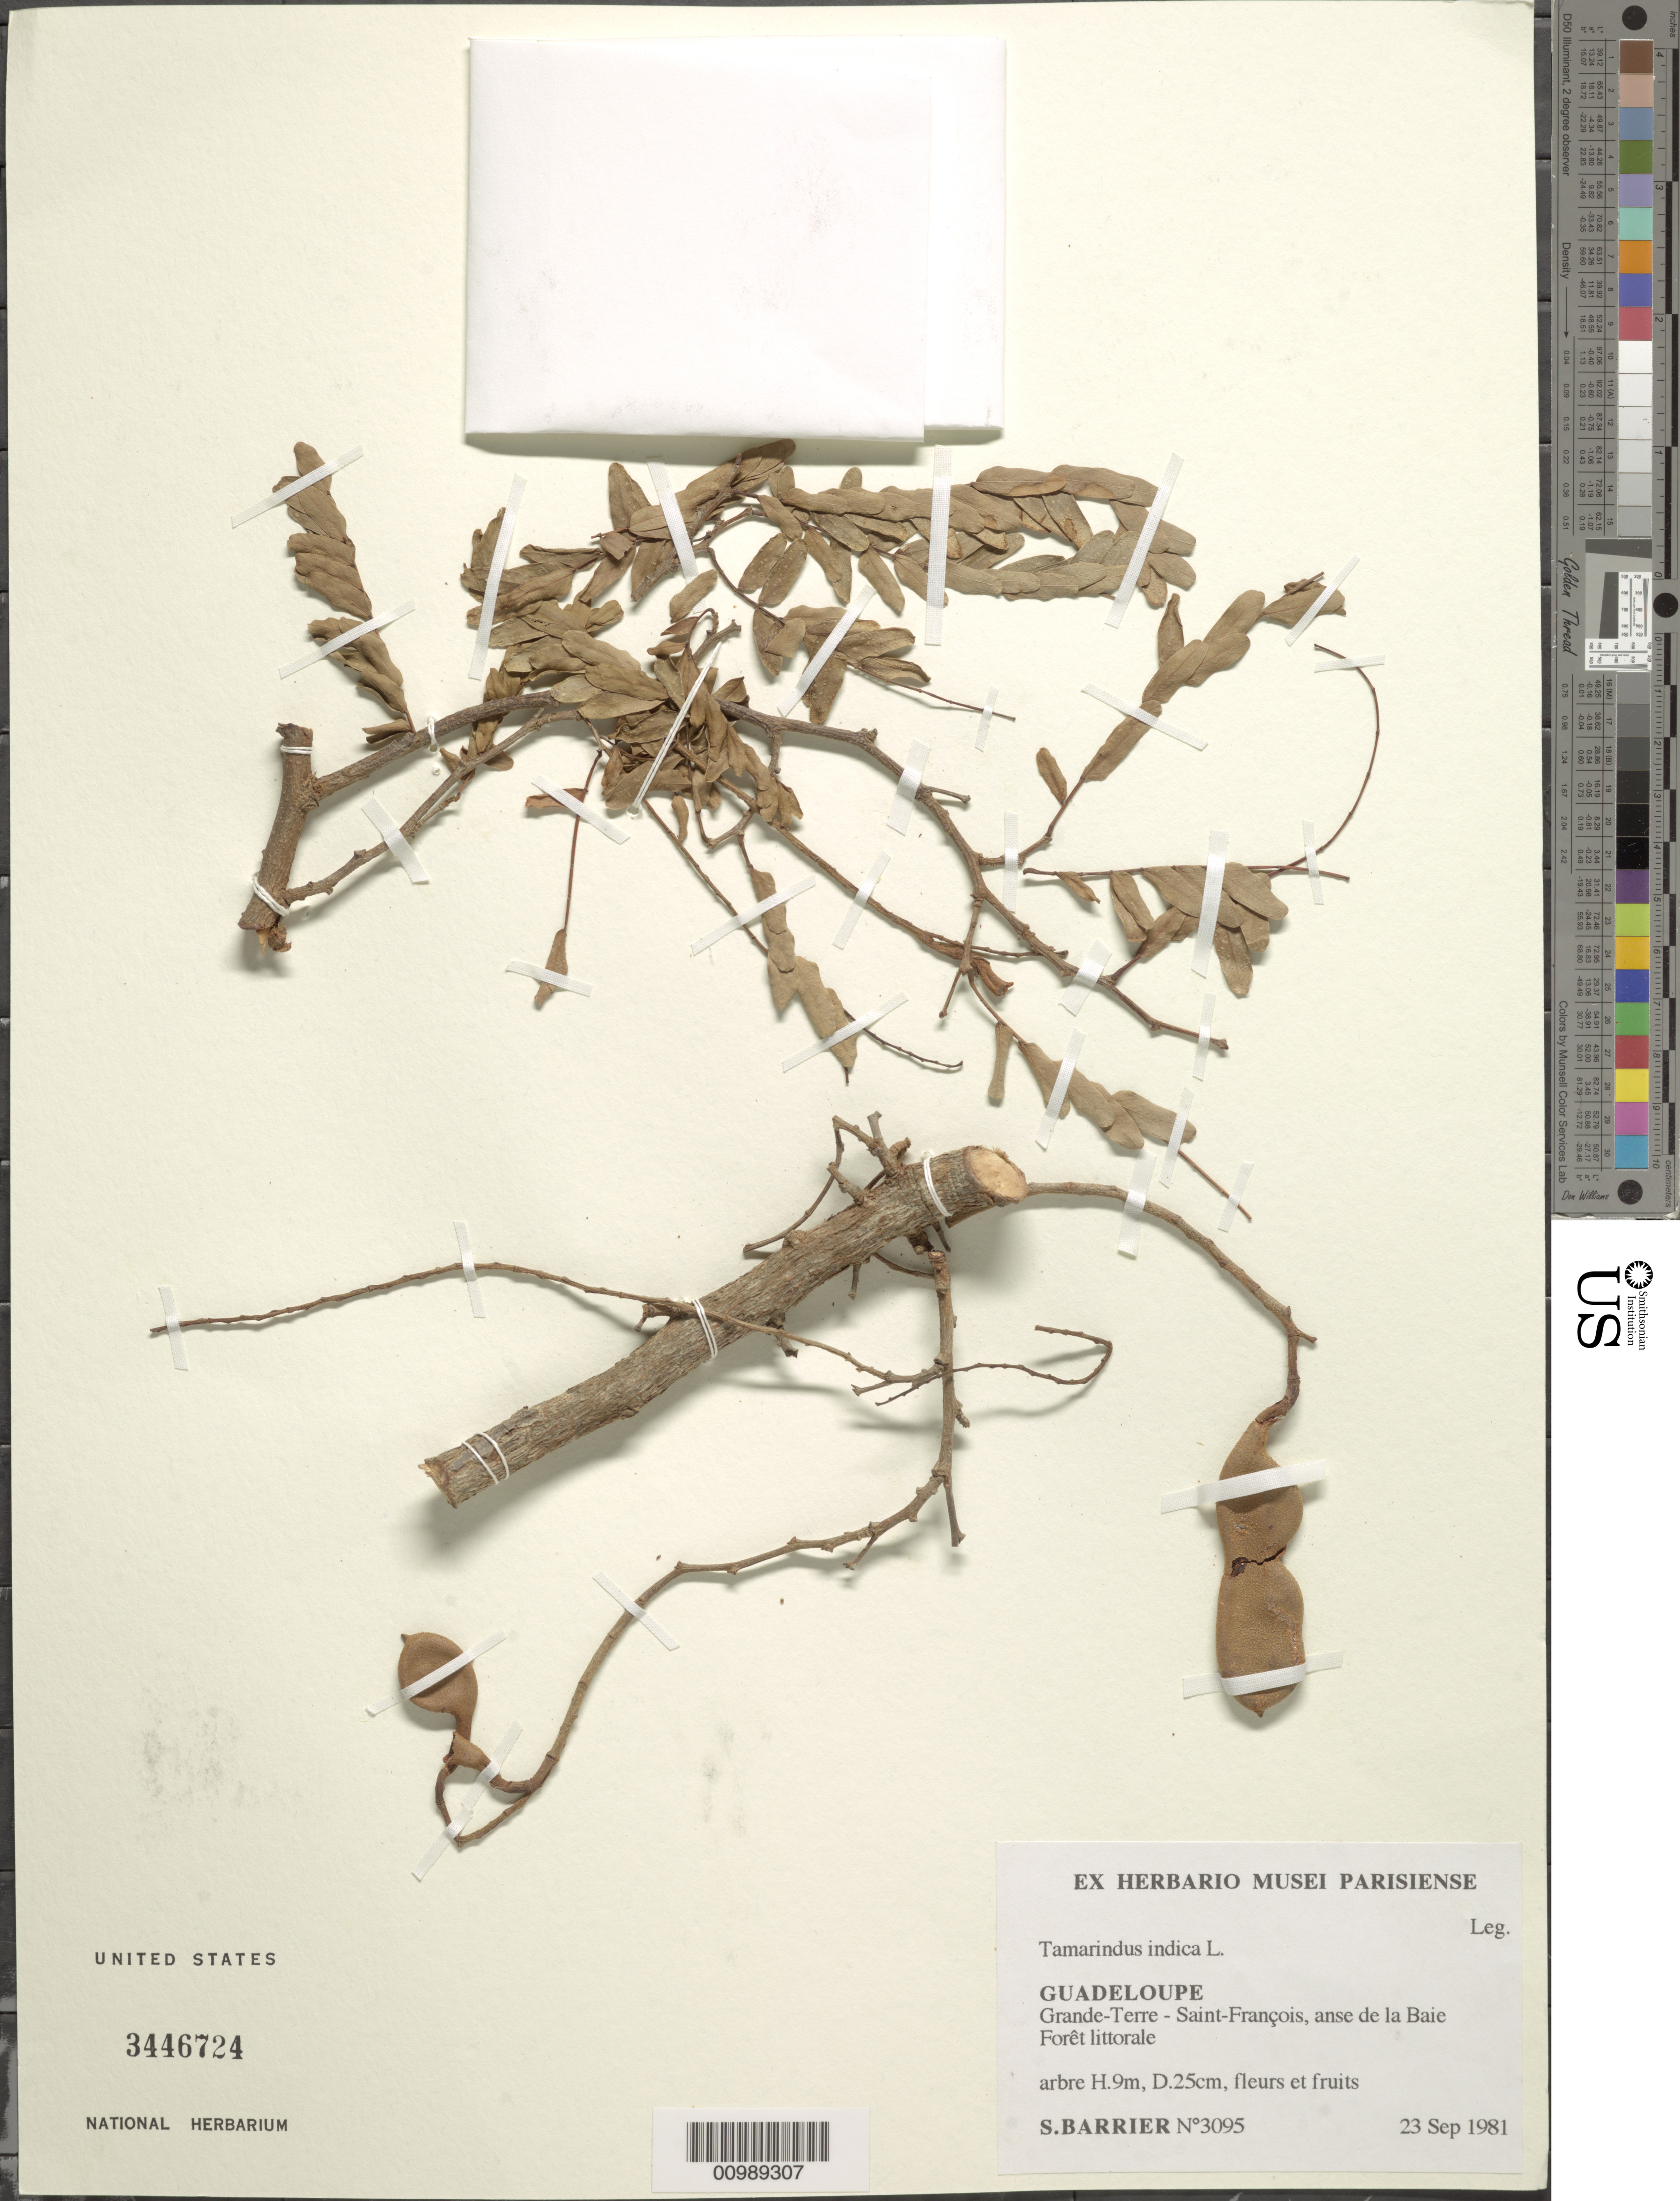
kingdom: Plantae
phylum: Tracheophyta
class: Magnoliopsida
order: Fabales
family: Fabaceae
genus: Tamarindus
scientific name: Tamarindus indica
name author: L.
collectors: S. Barrier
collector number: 3095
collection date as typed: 23 Sep 1981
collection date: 1981-09-23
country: Guadeloupe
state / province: Grande-Terre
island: Grande Terre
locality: saint-Francois, anse de la Baie Foret littorale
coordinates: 0 N, 0 E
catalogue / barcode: US 3446724